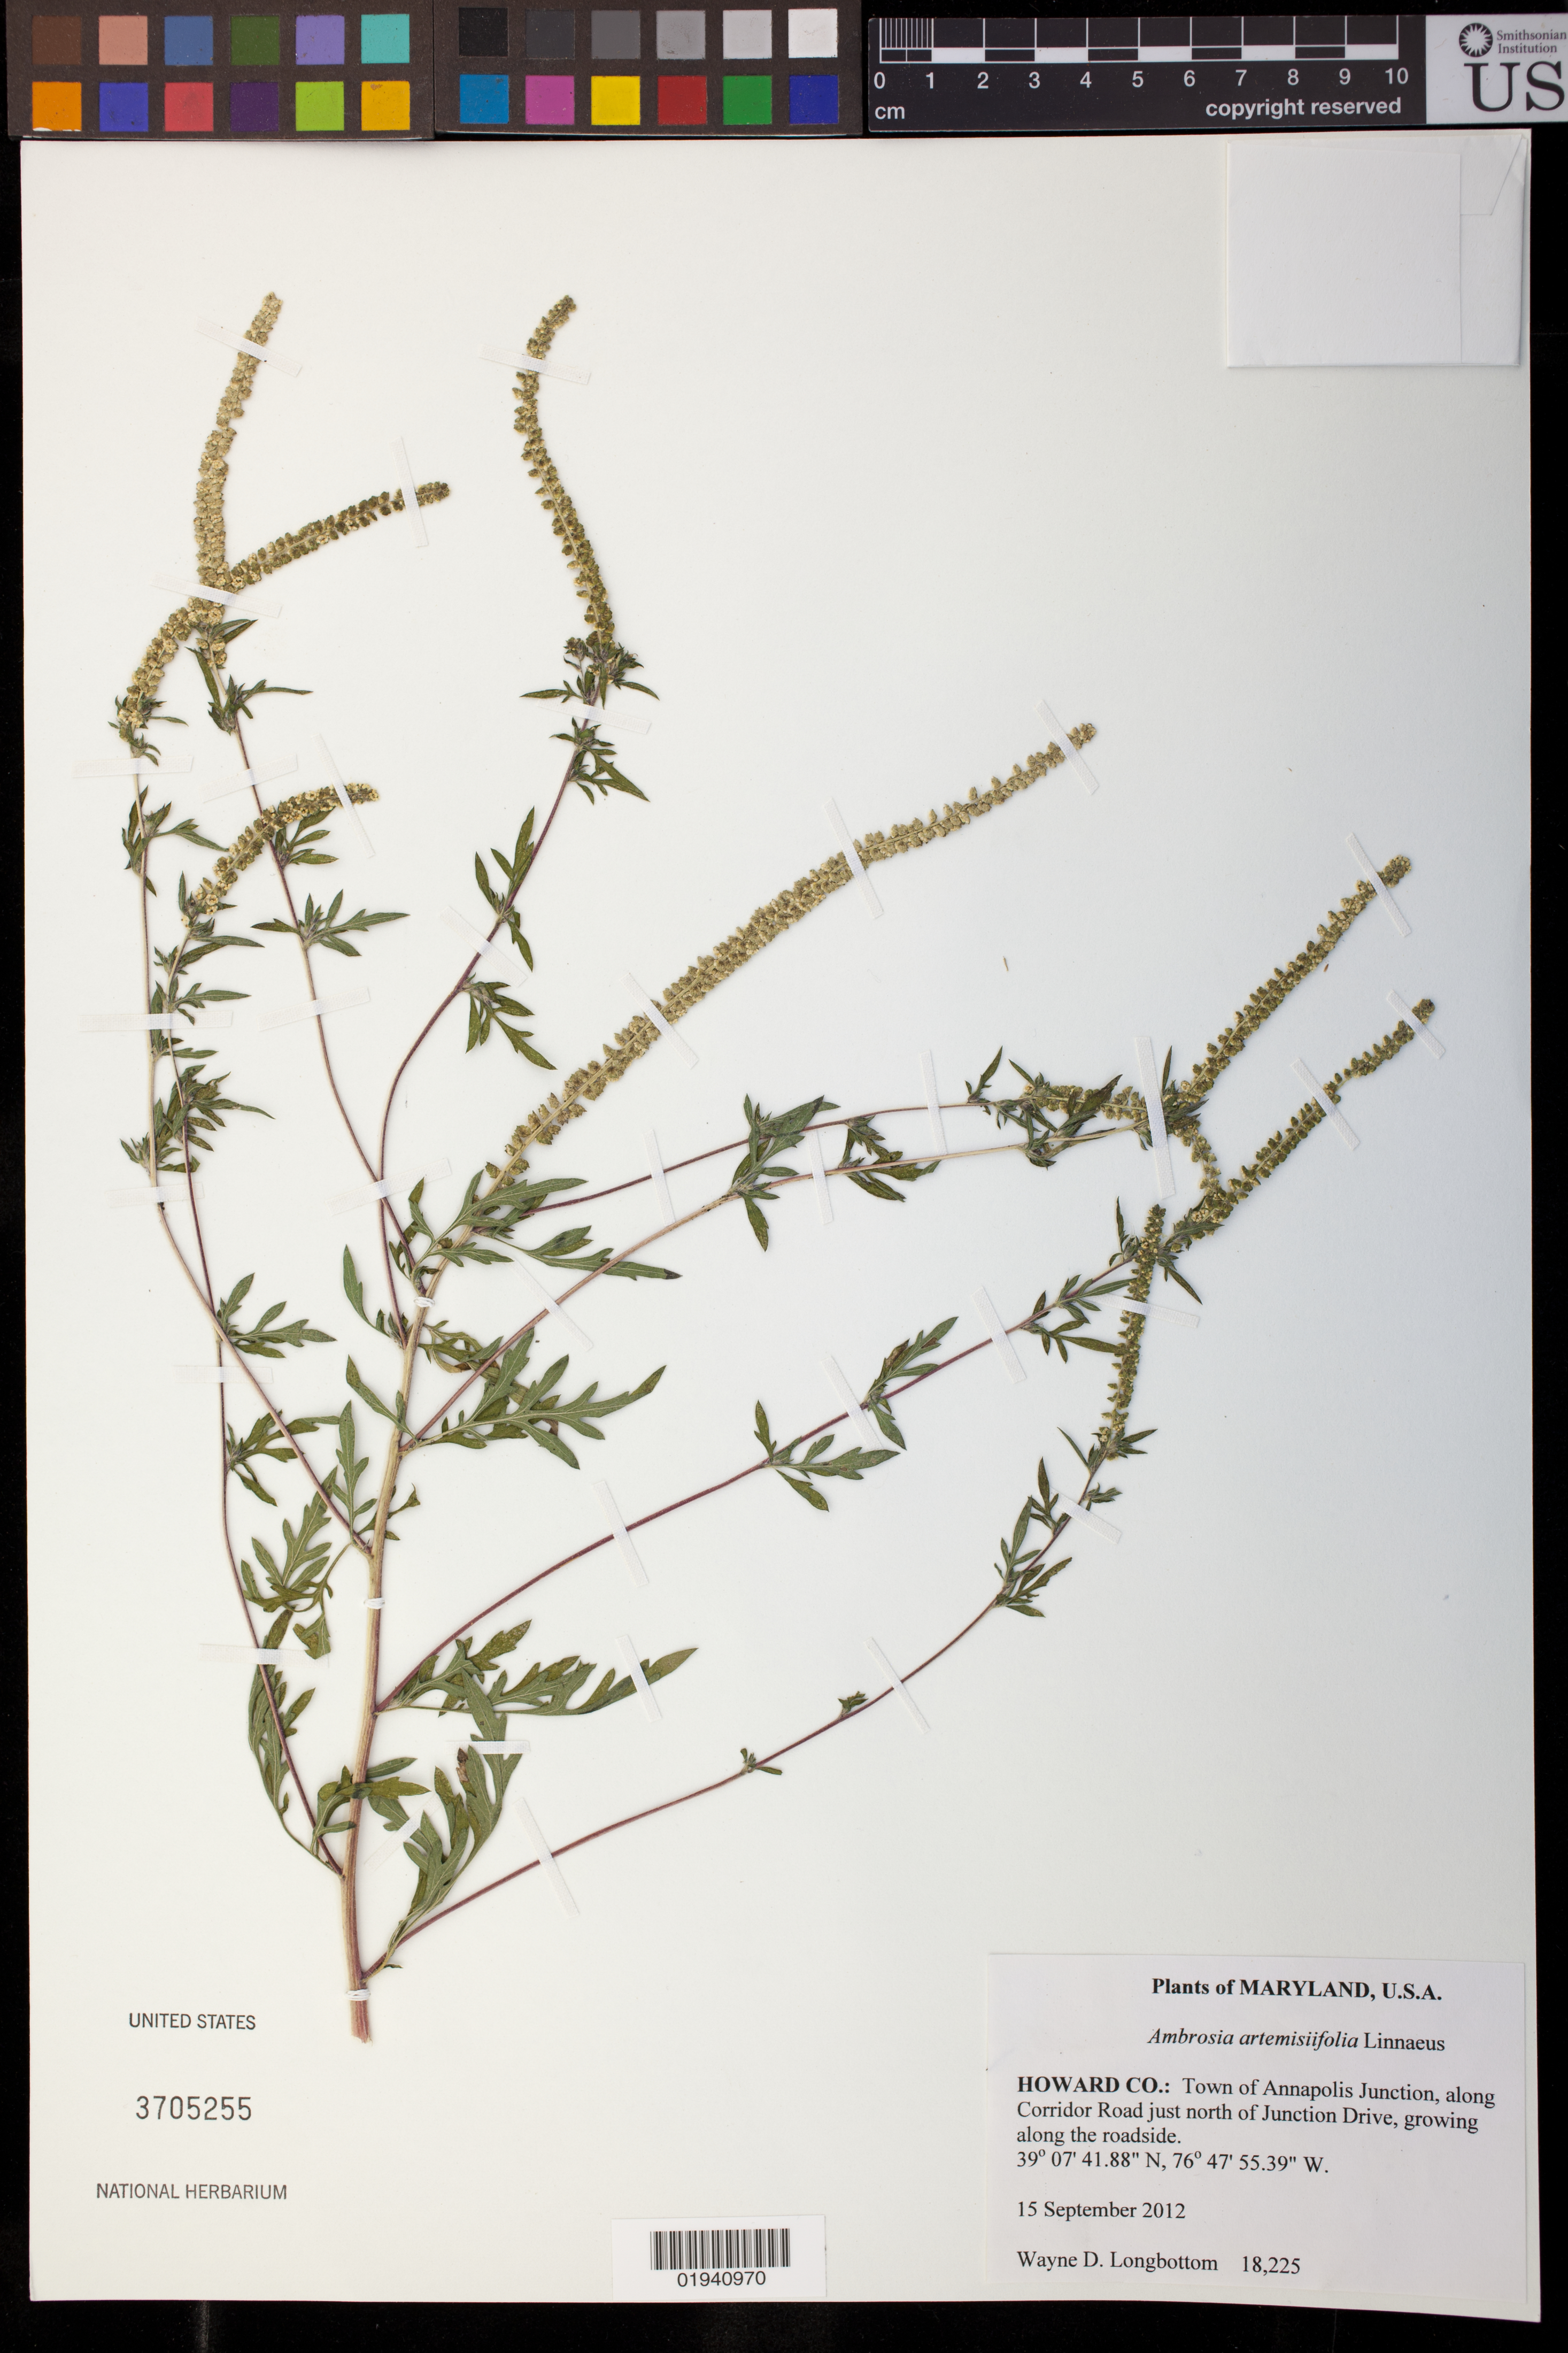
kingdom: Plantae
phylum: Tracheophyta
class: Magnoliopsida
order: Asterales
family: Asteraceae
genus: Ambrosia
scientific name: Ambrosia artemisiifolia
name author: L.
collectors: W. D. Longbottom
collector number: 18225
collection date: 2012-09-15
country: United States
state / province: Maryland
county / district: Howard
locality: Town of Annapolis Junction, along Corridor Road just north of Junction Drive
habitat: growing along the roadside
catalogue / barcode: US 3705255